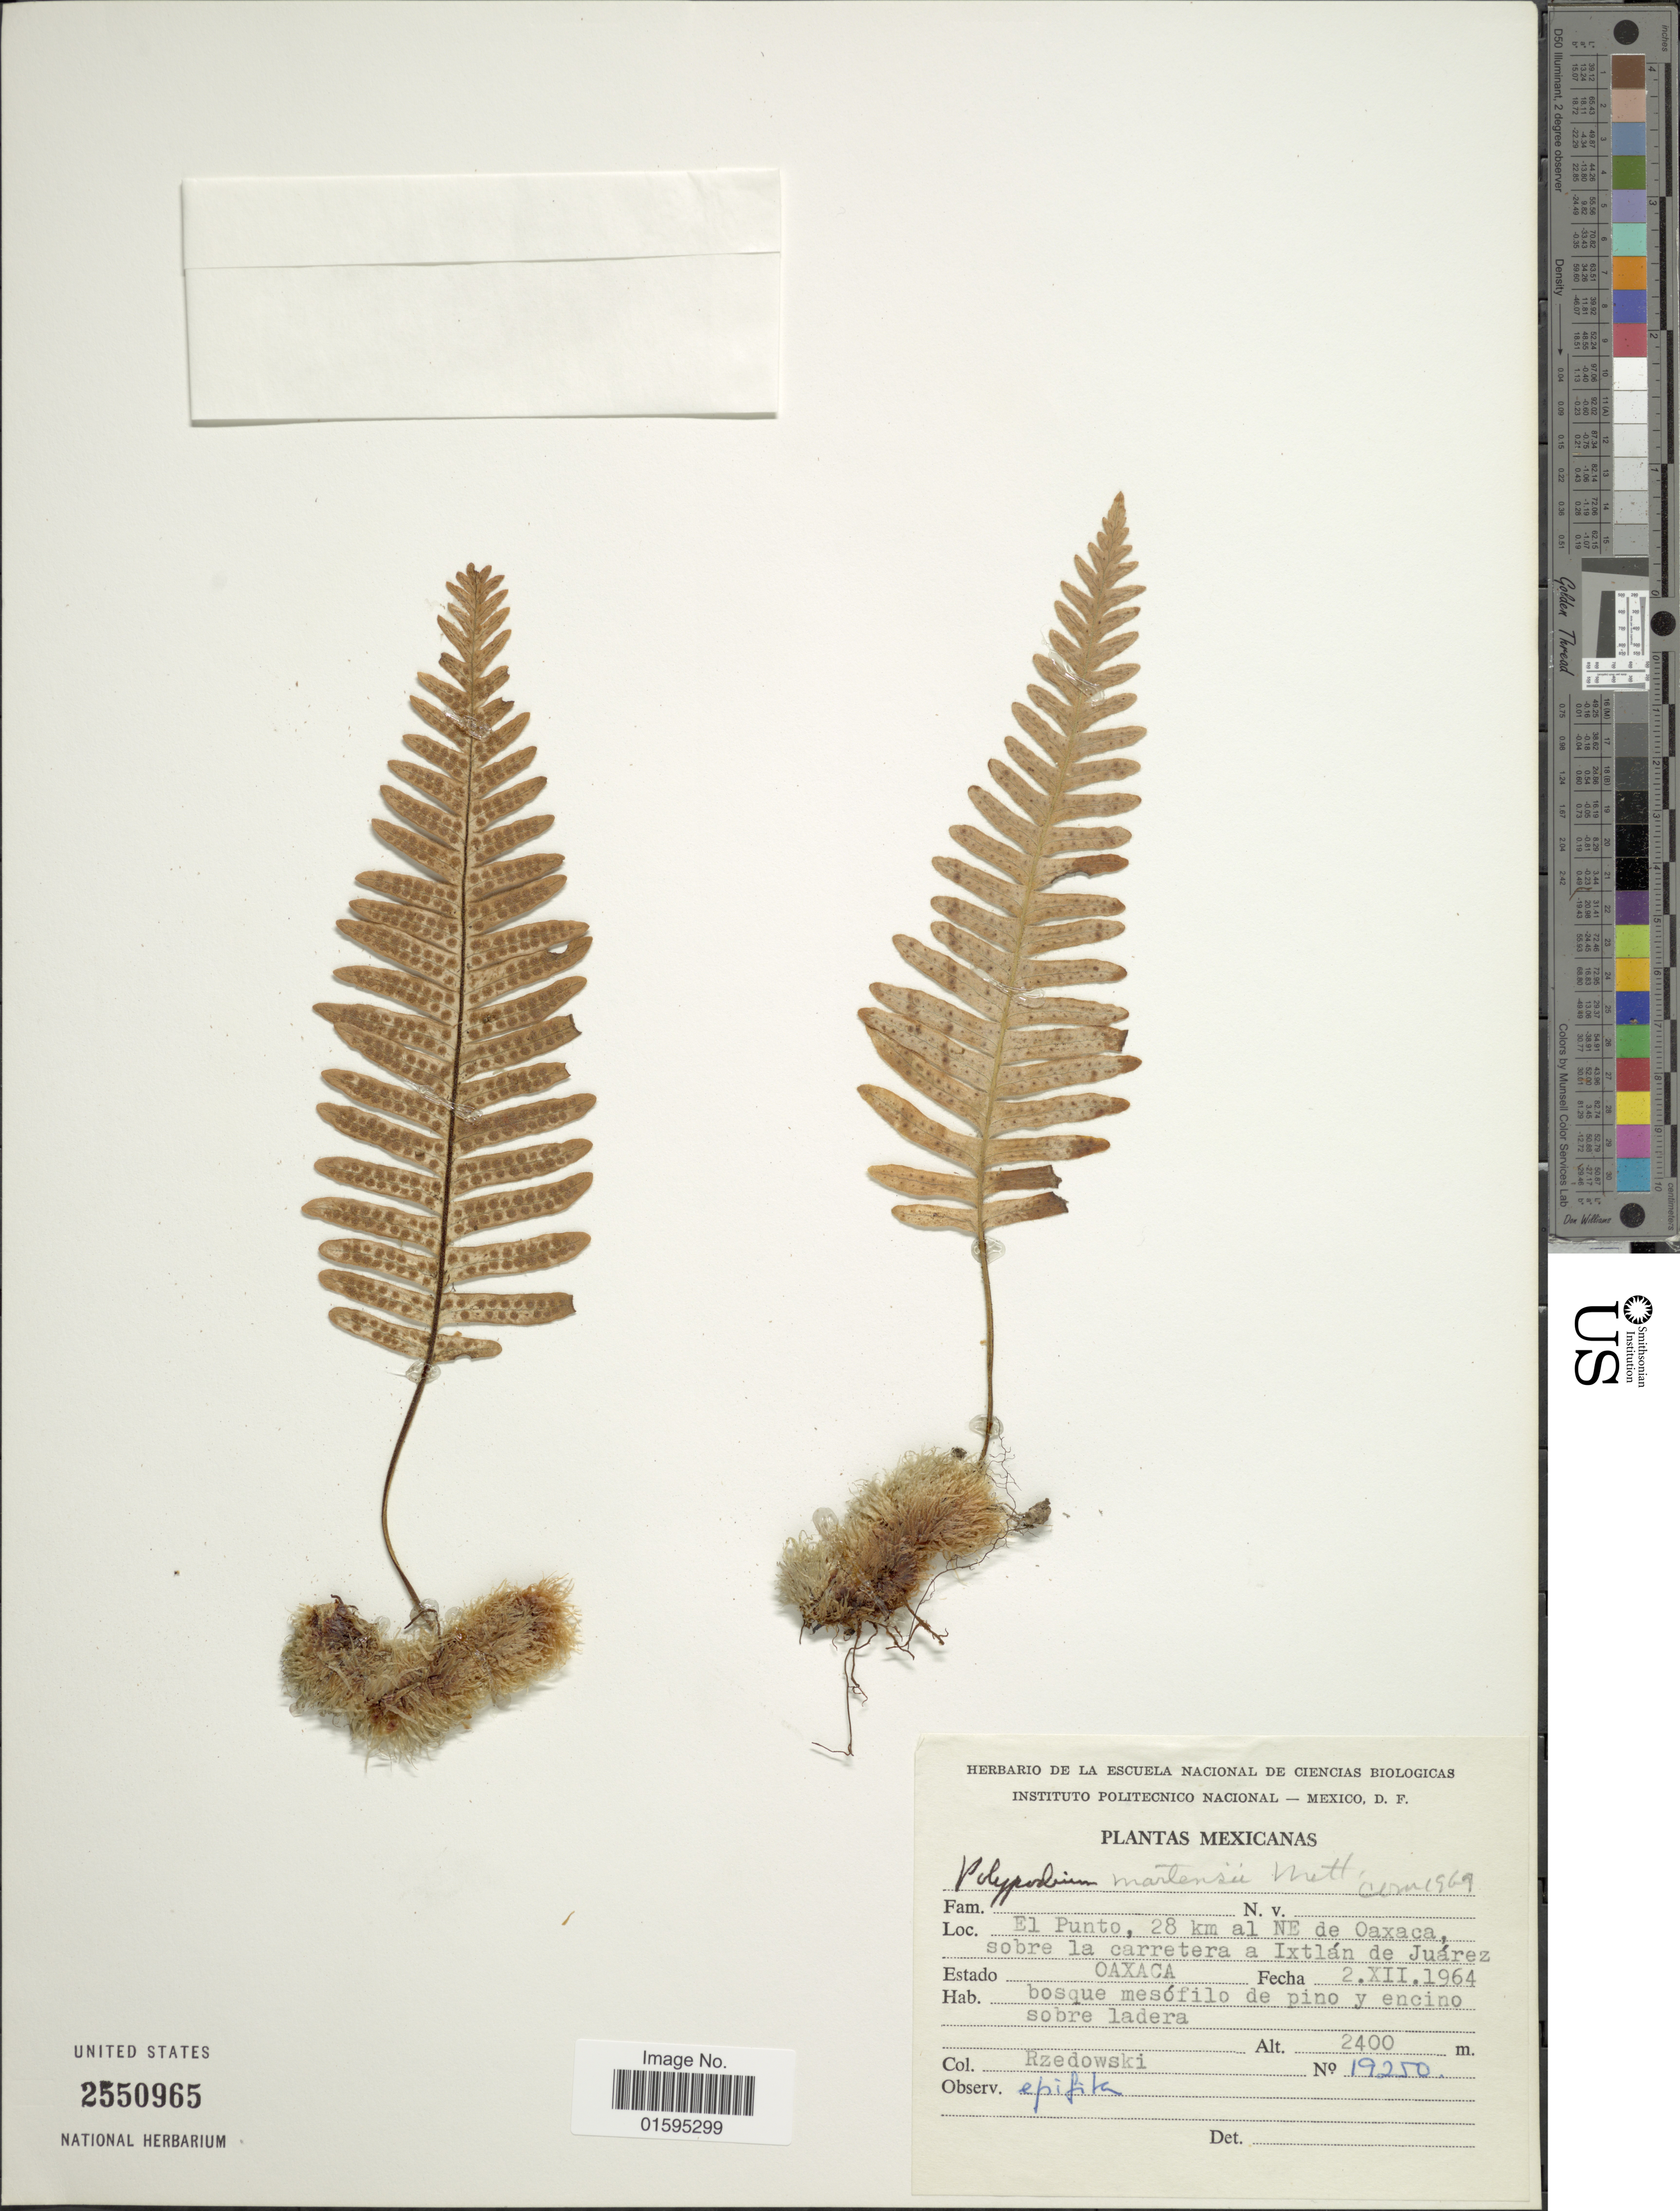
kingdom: Plantae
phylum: Tracheophyta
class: Polypodiopsida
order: Polypodiales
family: Polypodiaceae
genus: Polypodium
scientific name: Polypodium martensii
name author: Mett.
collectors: Rzedowski, --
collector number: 19250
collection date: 1964-12-02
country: Mexico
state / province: Oaxaca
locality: El Punto, 28 km al NE de Oaxaca, sobre la carretera a Ixtlán de Juárez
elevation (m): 2400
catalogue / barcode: US 2550965